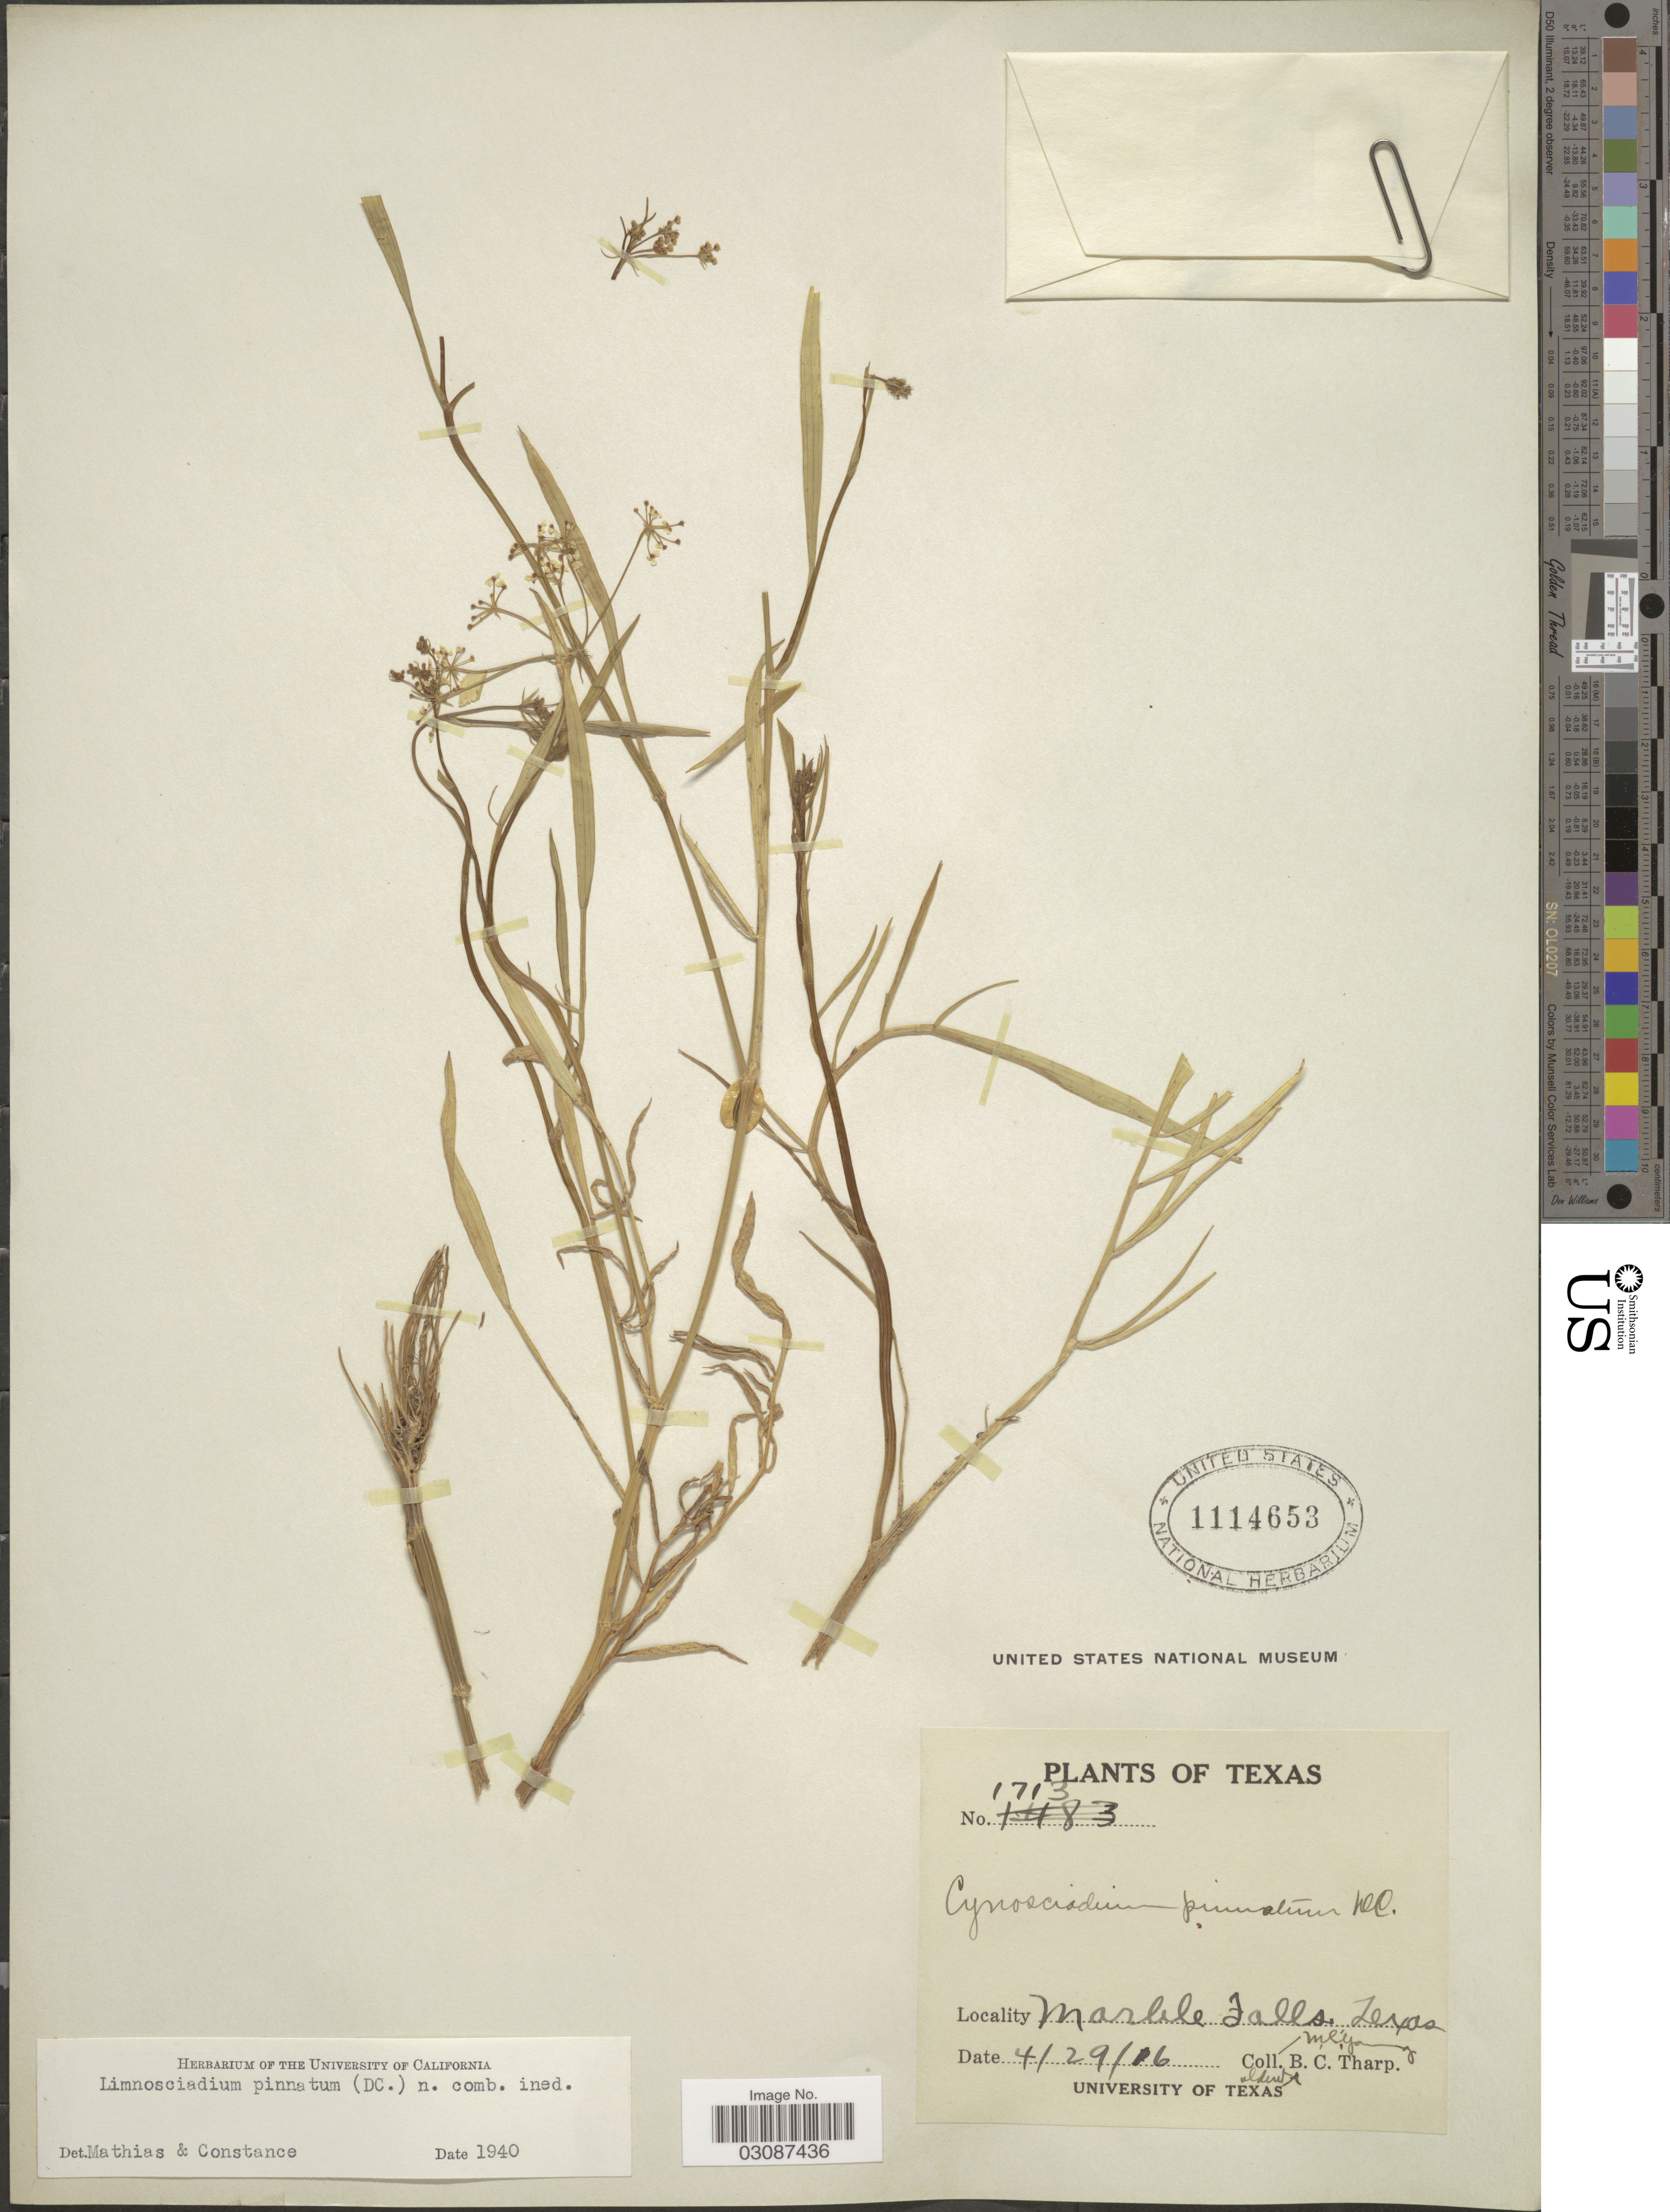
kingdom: Plantae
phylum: Tracheophyta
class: Magnoliopsida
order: Apiales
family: Apiaceae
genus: Limnosciadium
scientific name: Limnosciadium pinnatum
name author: (DC.) Mathias & Constance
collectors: B. C. Tharp & M. Young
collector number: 1713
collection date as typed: Transcribed d/m/y: 29/4/16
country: United States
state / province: Texas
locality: Marble Falls.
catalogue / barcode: US 1114653